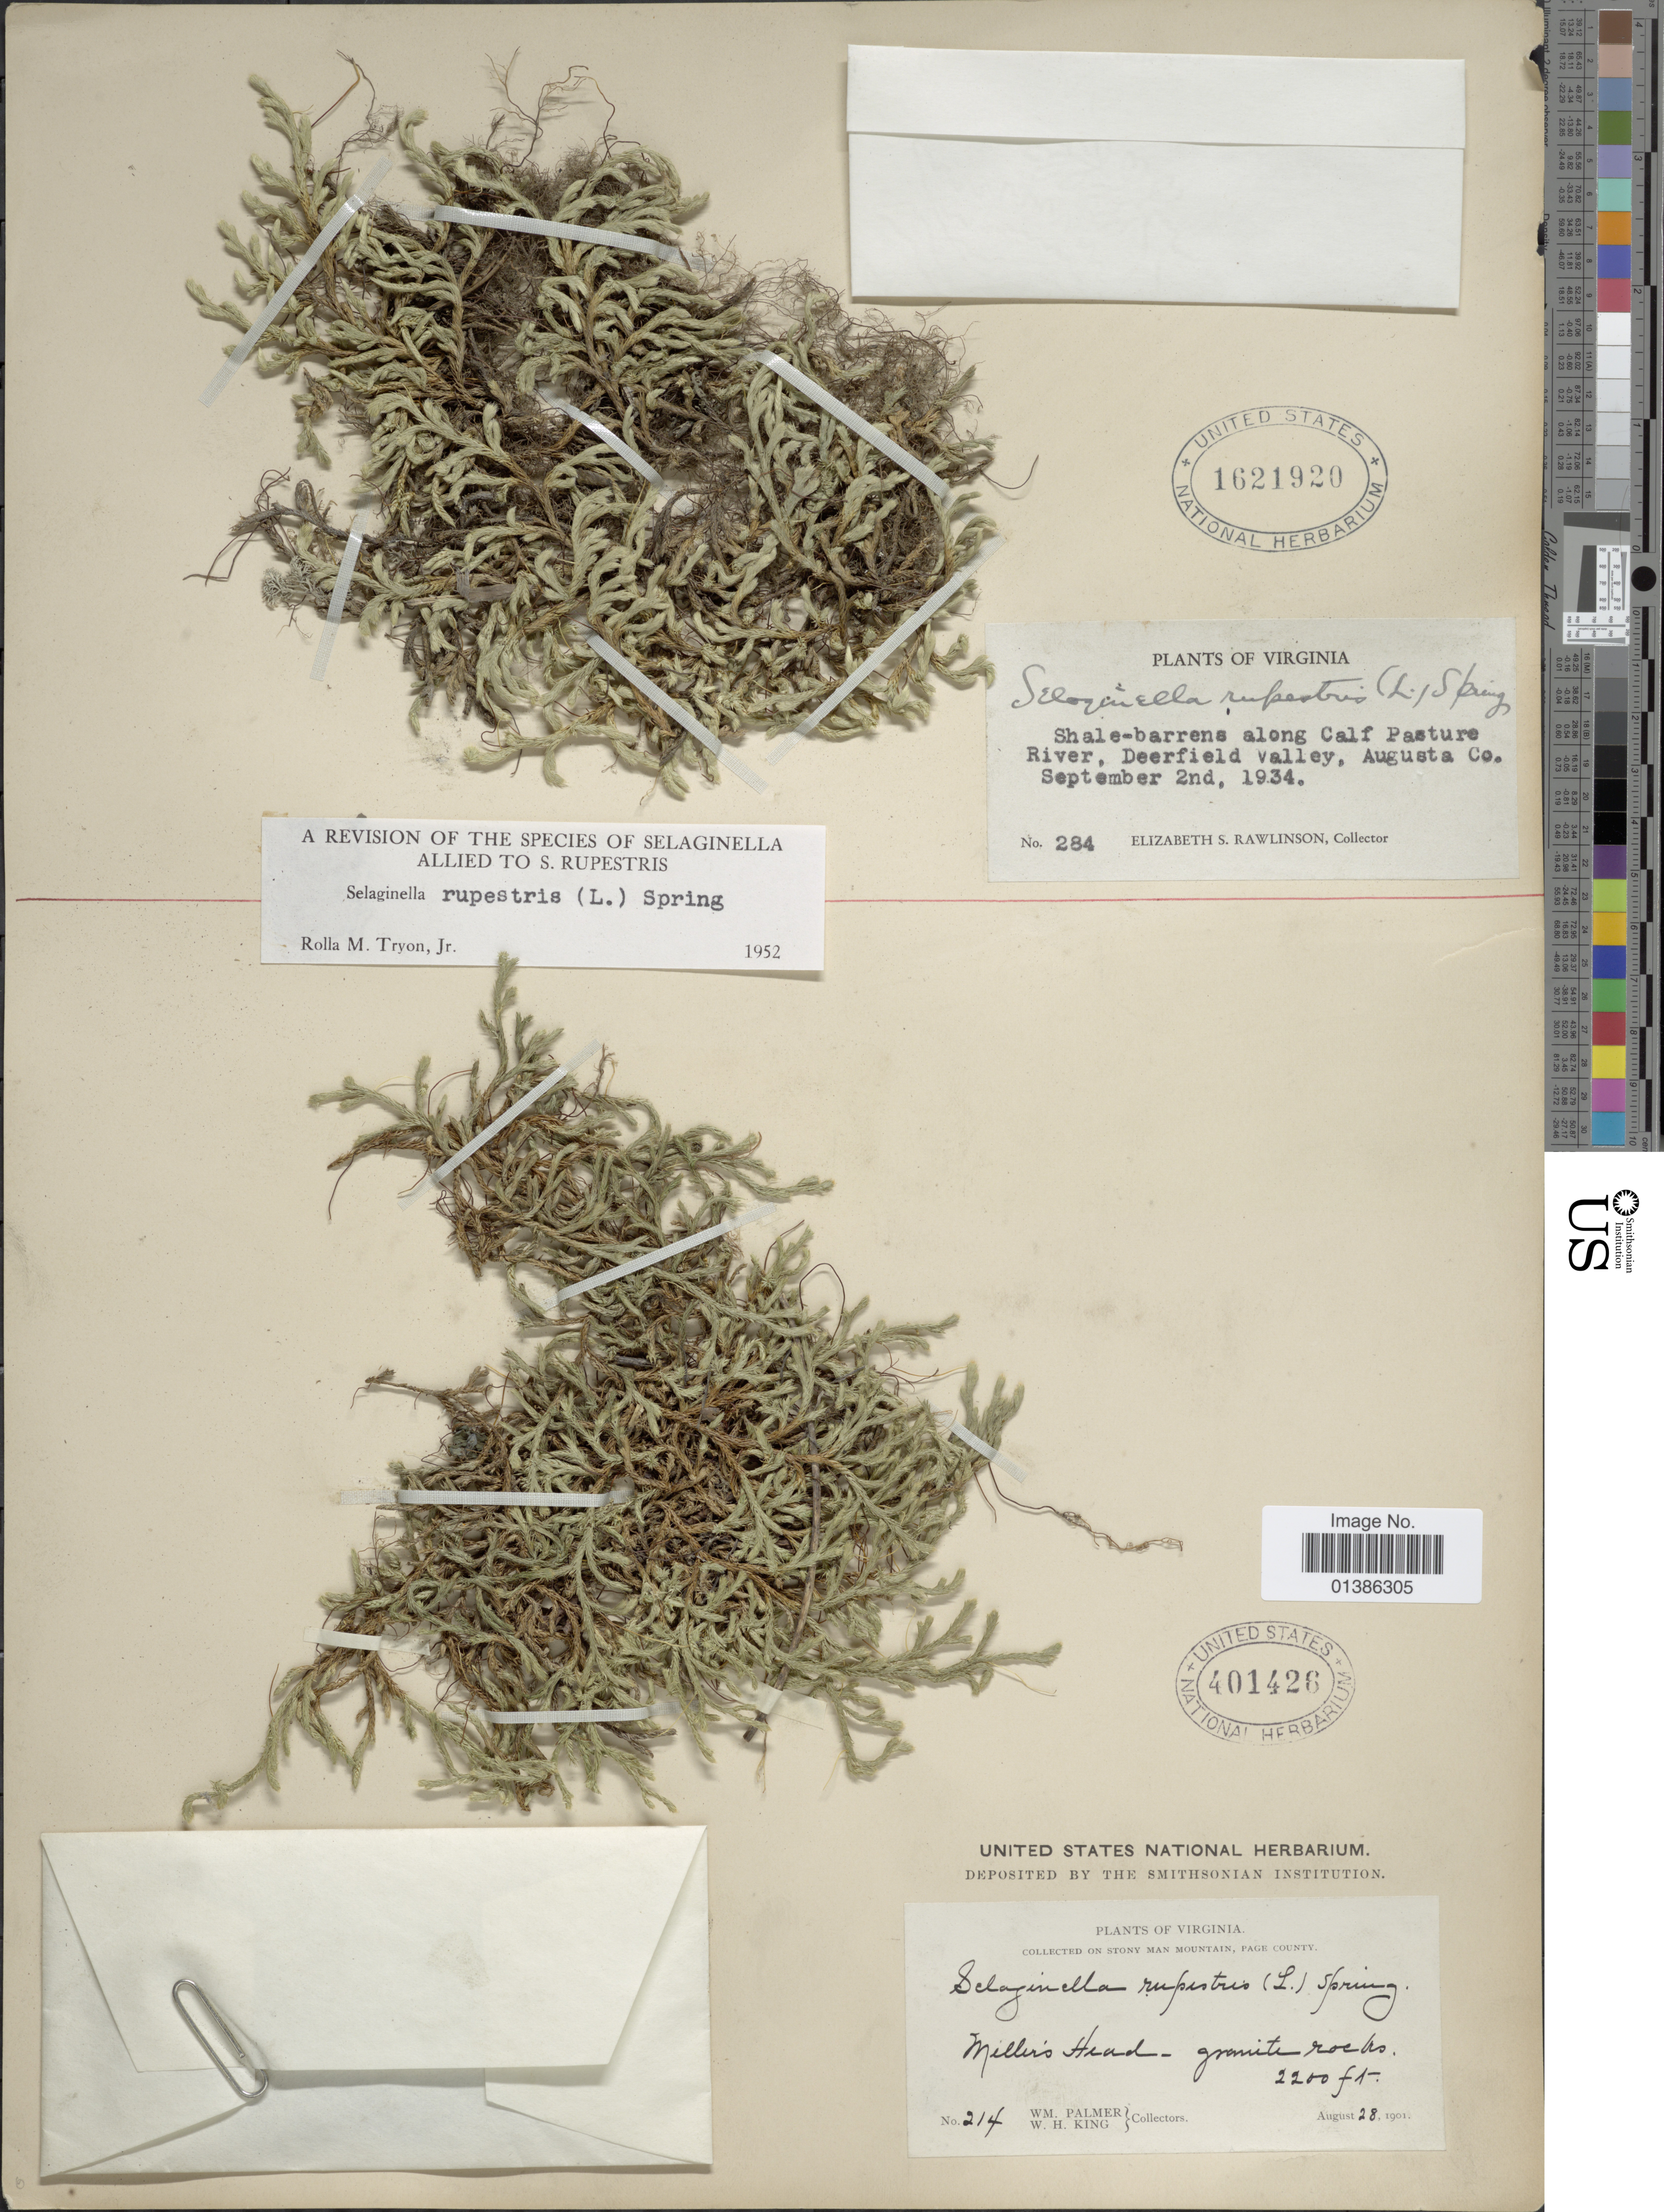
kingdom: Plantae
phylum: Tracheophyta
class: Lycopodiopsida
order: Selaginellales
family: Selaginellaceae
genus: Selaginella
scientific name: Selaginella rupestris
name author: (L.) Spring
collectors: W. Palmer & W. H. King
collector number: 214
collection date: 1901-08-28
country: United States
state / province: Virginia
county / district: Page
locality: On Stony Man Mountain Miller's Head.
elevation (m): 671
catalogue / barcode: US 401426